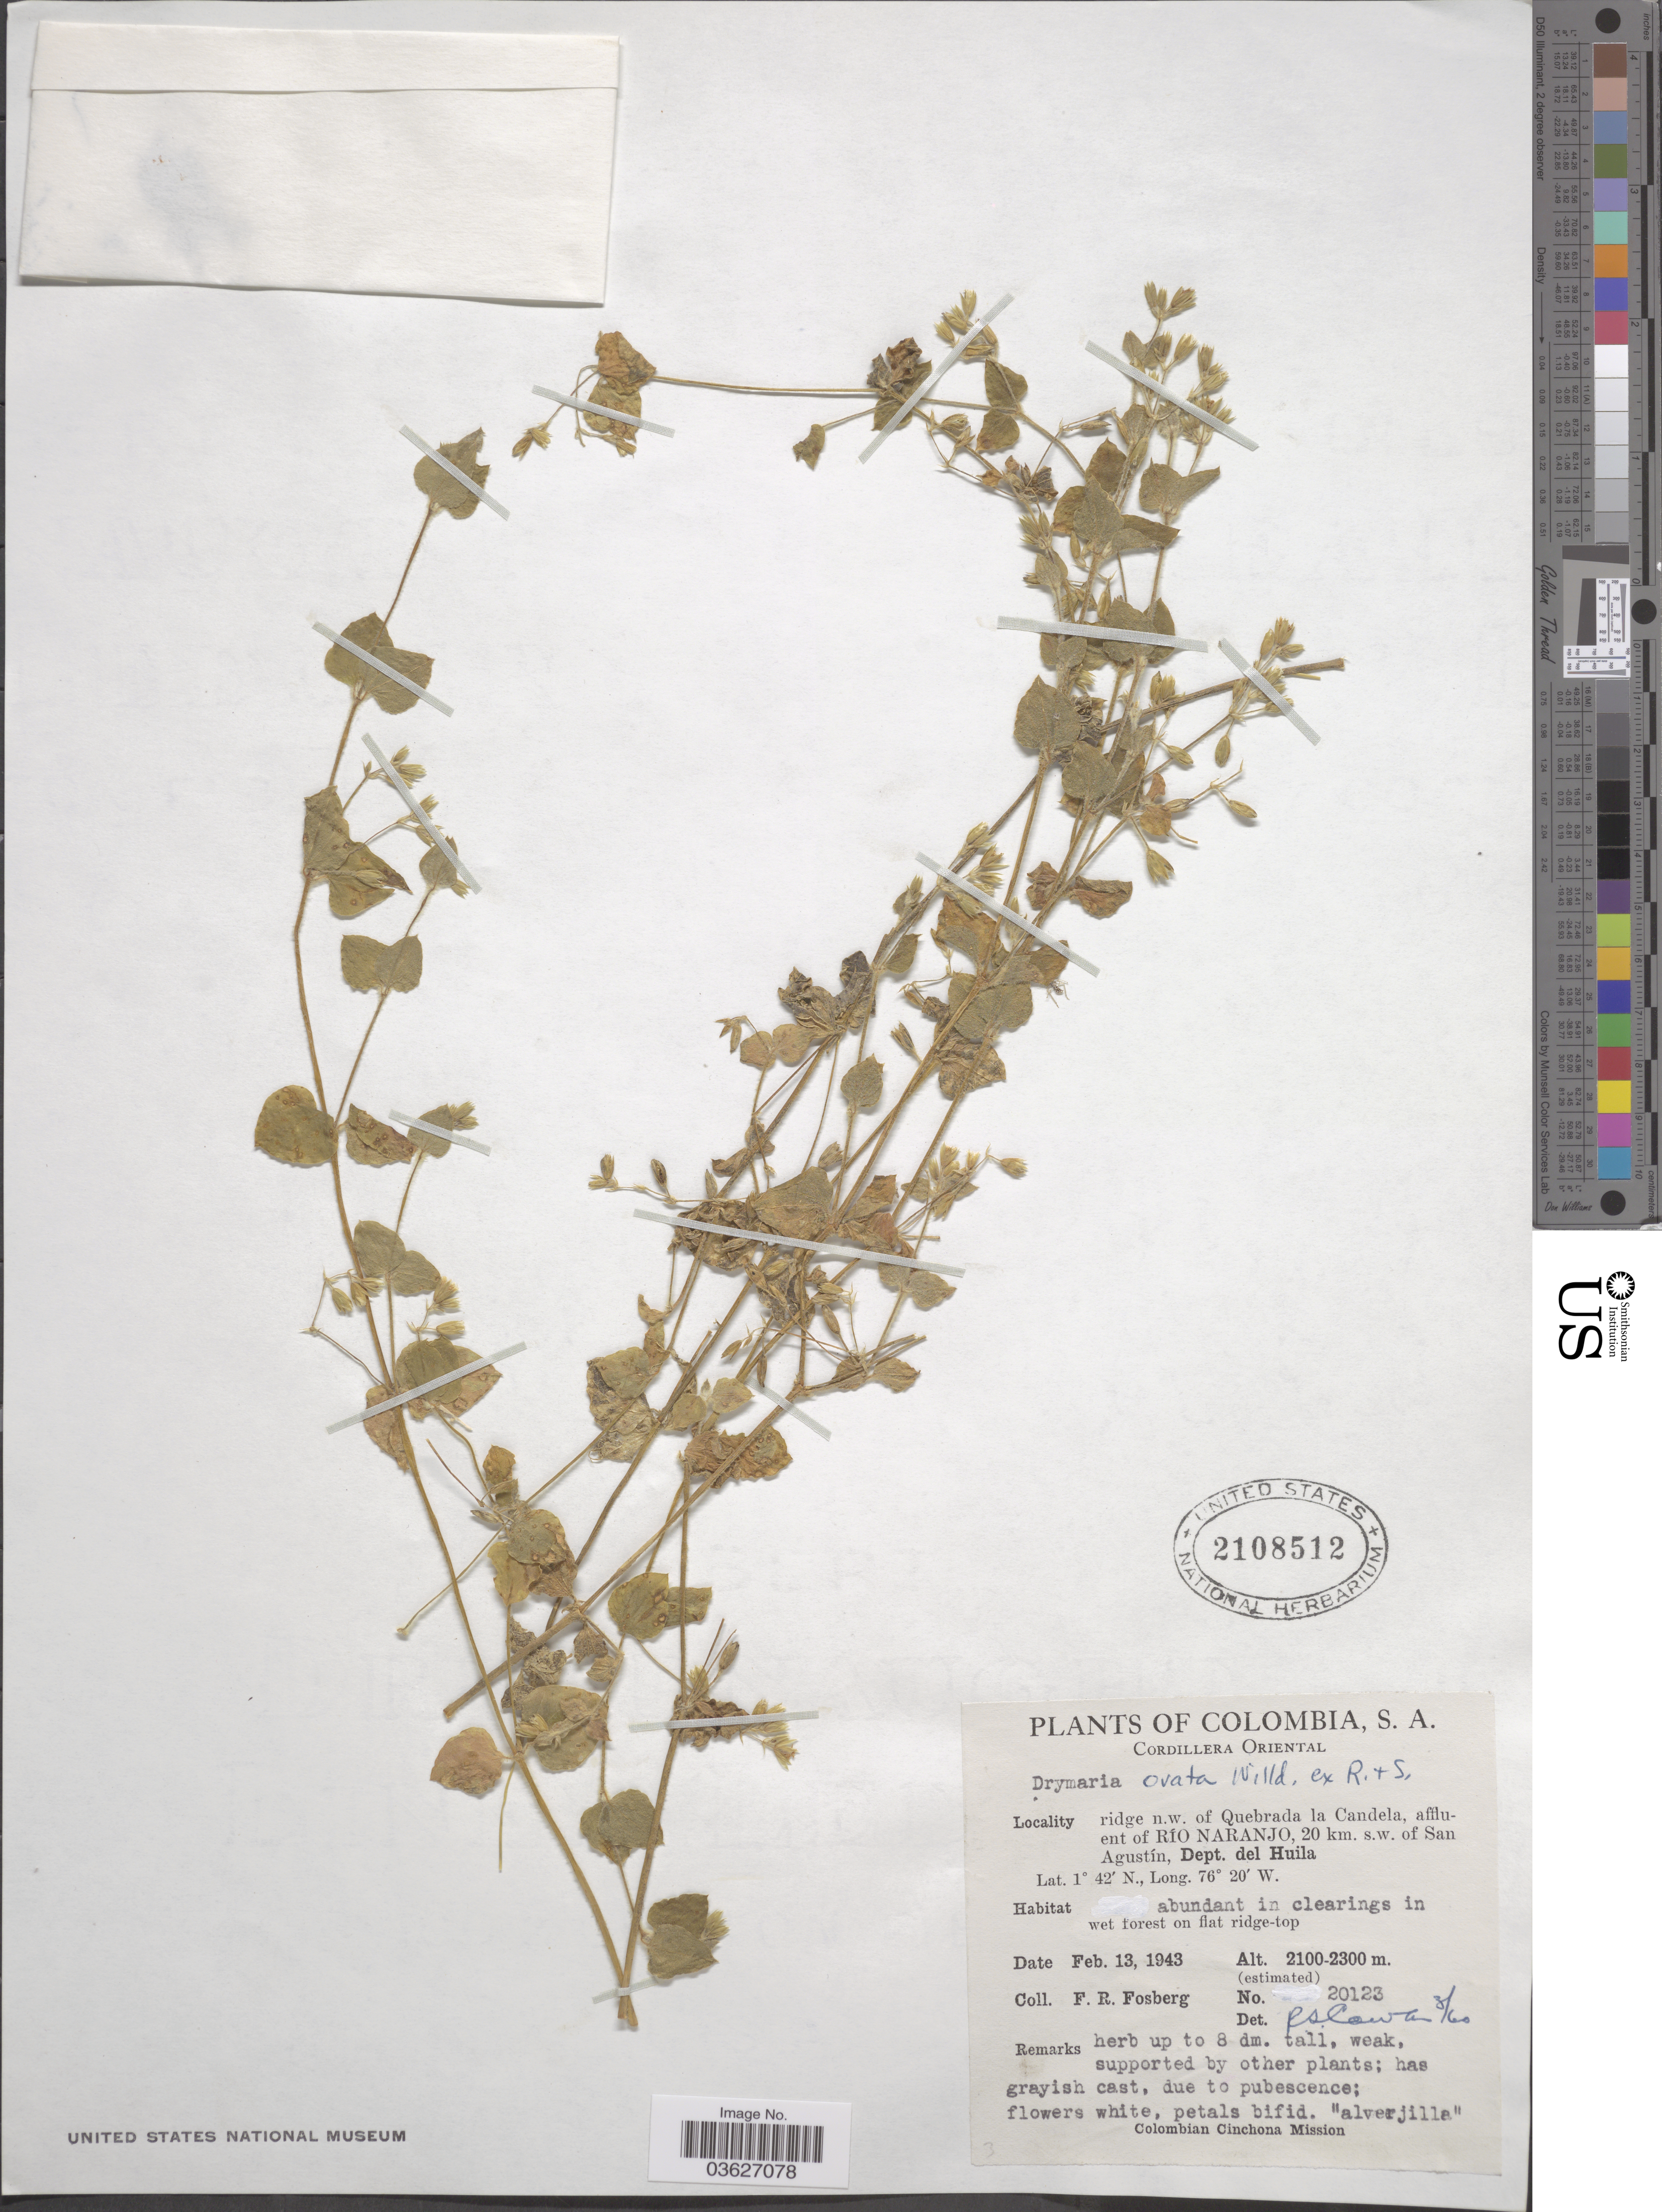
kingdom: Plantae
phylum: Tracheophyta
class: Magnoliopsida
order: Caryophyllales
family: Caryophyllaceae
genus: Drymaria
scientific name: Drymaria ovata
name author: Humb. & Bonpl. ex Schult.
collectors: F. R. Fosberg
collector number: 20123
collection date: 1943-02-13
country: Colombia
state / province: Huila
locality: Cordillera Oriental. Ridge n.w. of Quebrada la Candela, affluent of Río Naranjo, 20 km. s. w. of San Agustín, Dept. del Huila.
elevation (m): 2100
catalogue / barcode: US 2108512